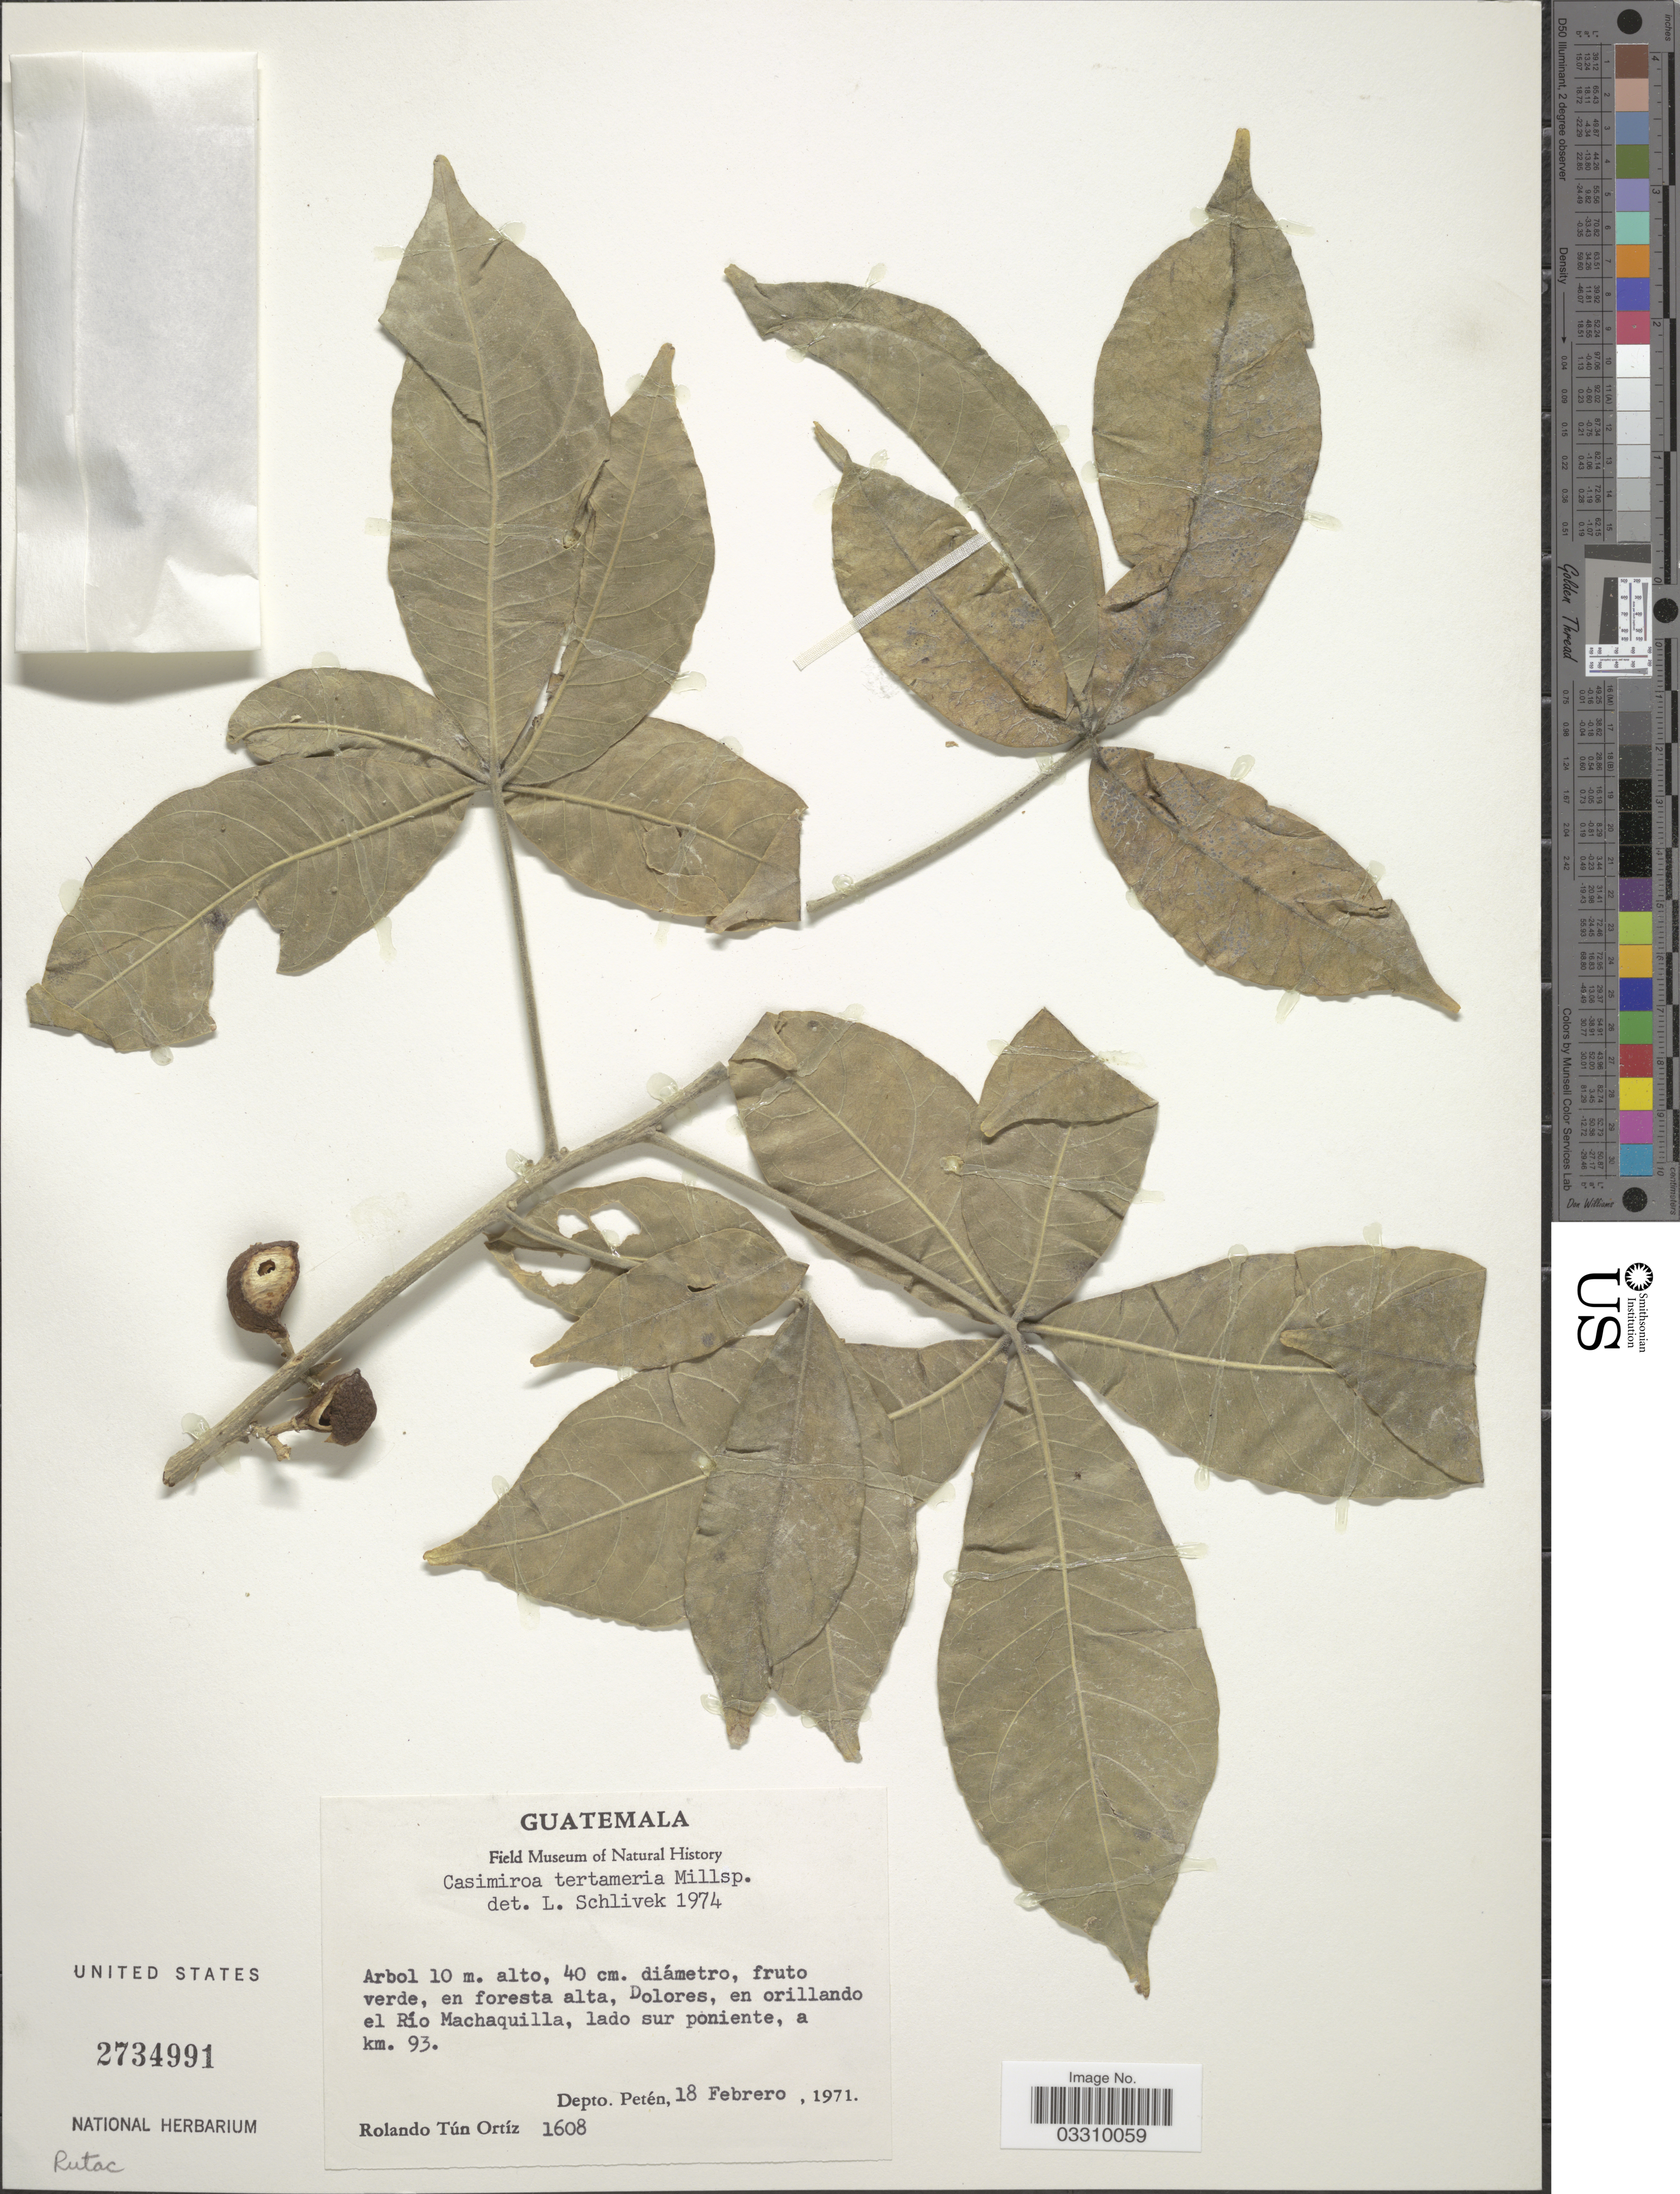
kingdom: Plantae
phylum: Tracheophyta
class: Magnoliopsida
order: Sapindales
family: Rutaceae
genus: Casimiroa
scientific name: Casimiroa tetrameria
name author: Millsp.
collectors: R. T. Ortíz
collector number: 1608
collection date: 1971-02-18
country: Guatemala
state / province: El Petén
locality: Dolores, en orillando el Río Machaquilla, lado sur poniente a km. 93. Depto. Petén.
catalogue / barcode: US 2734991